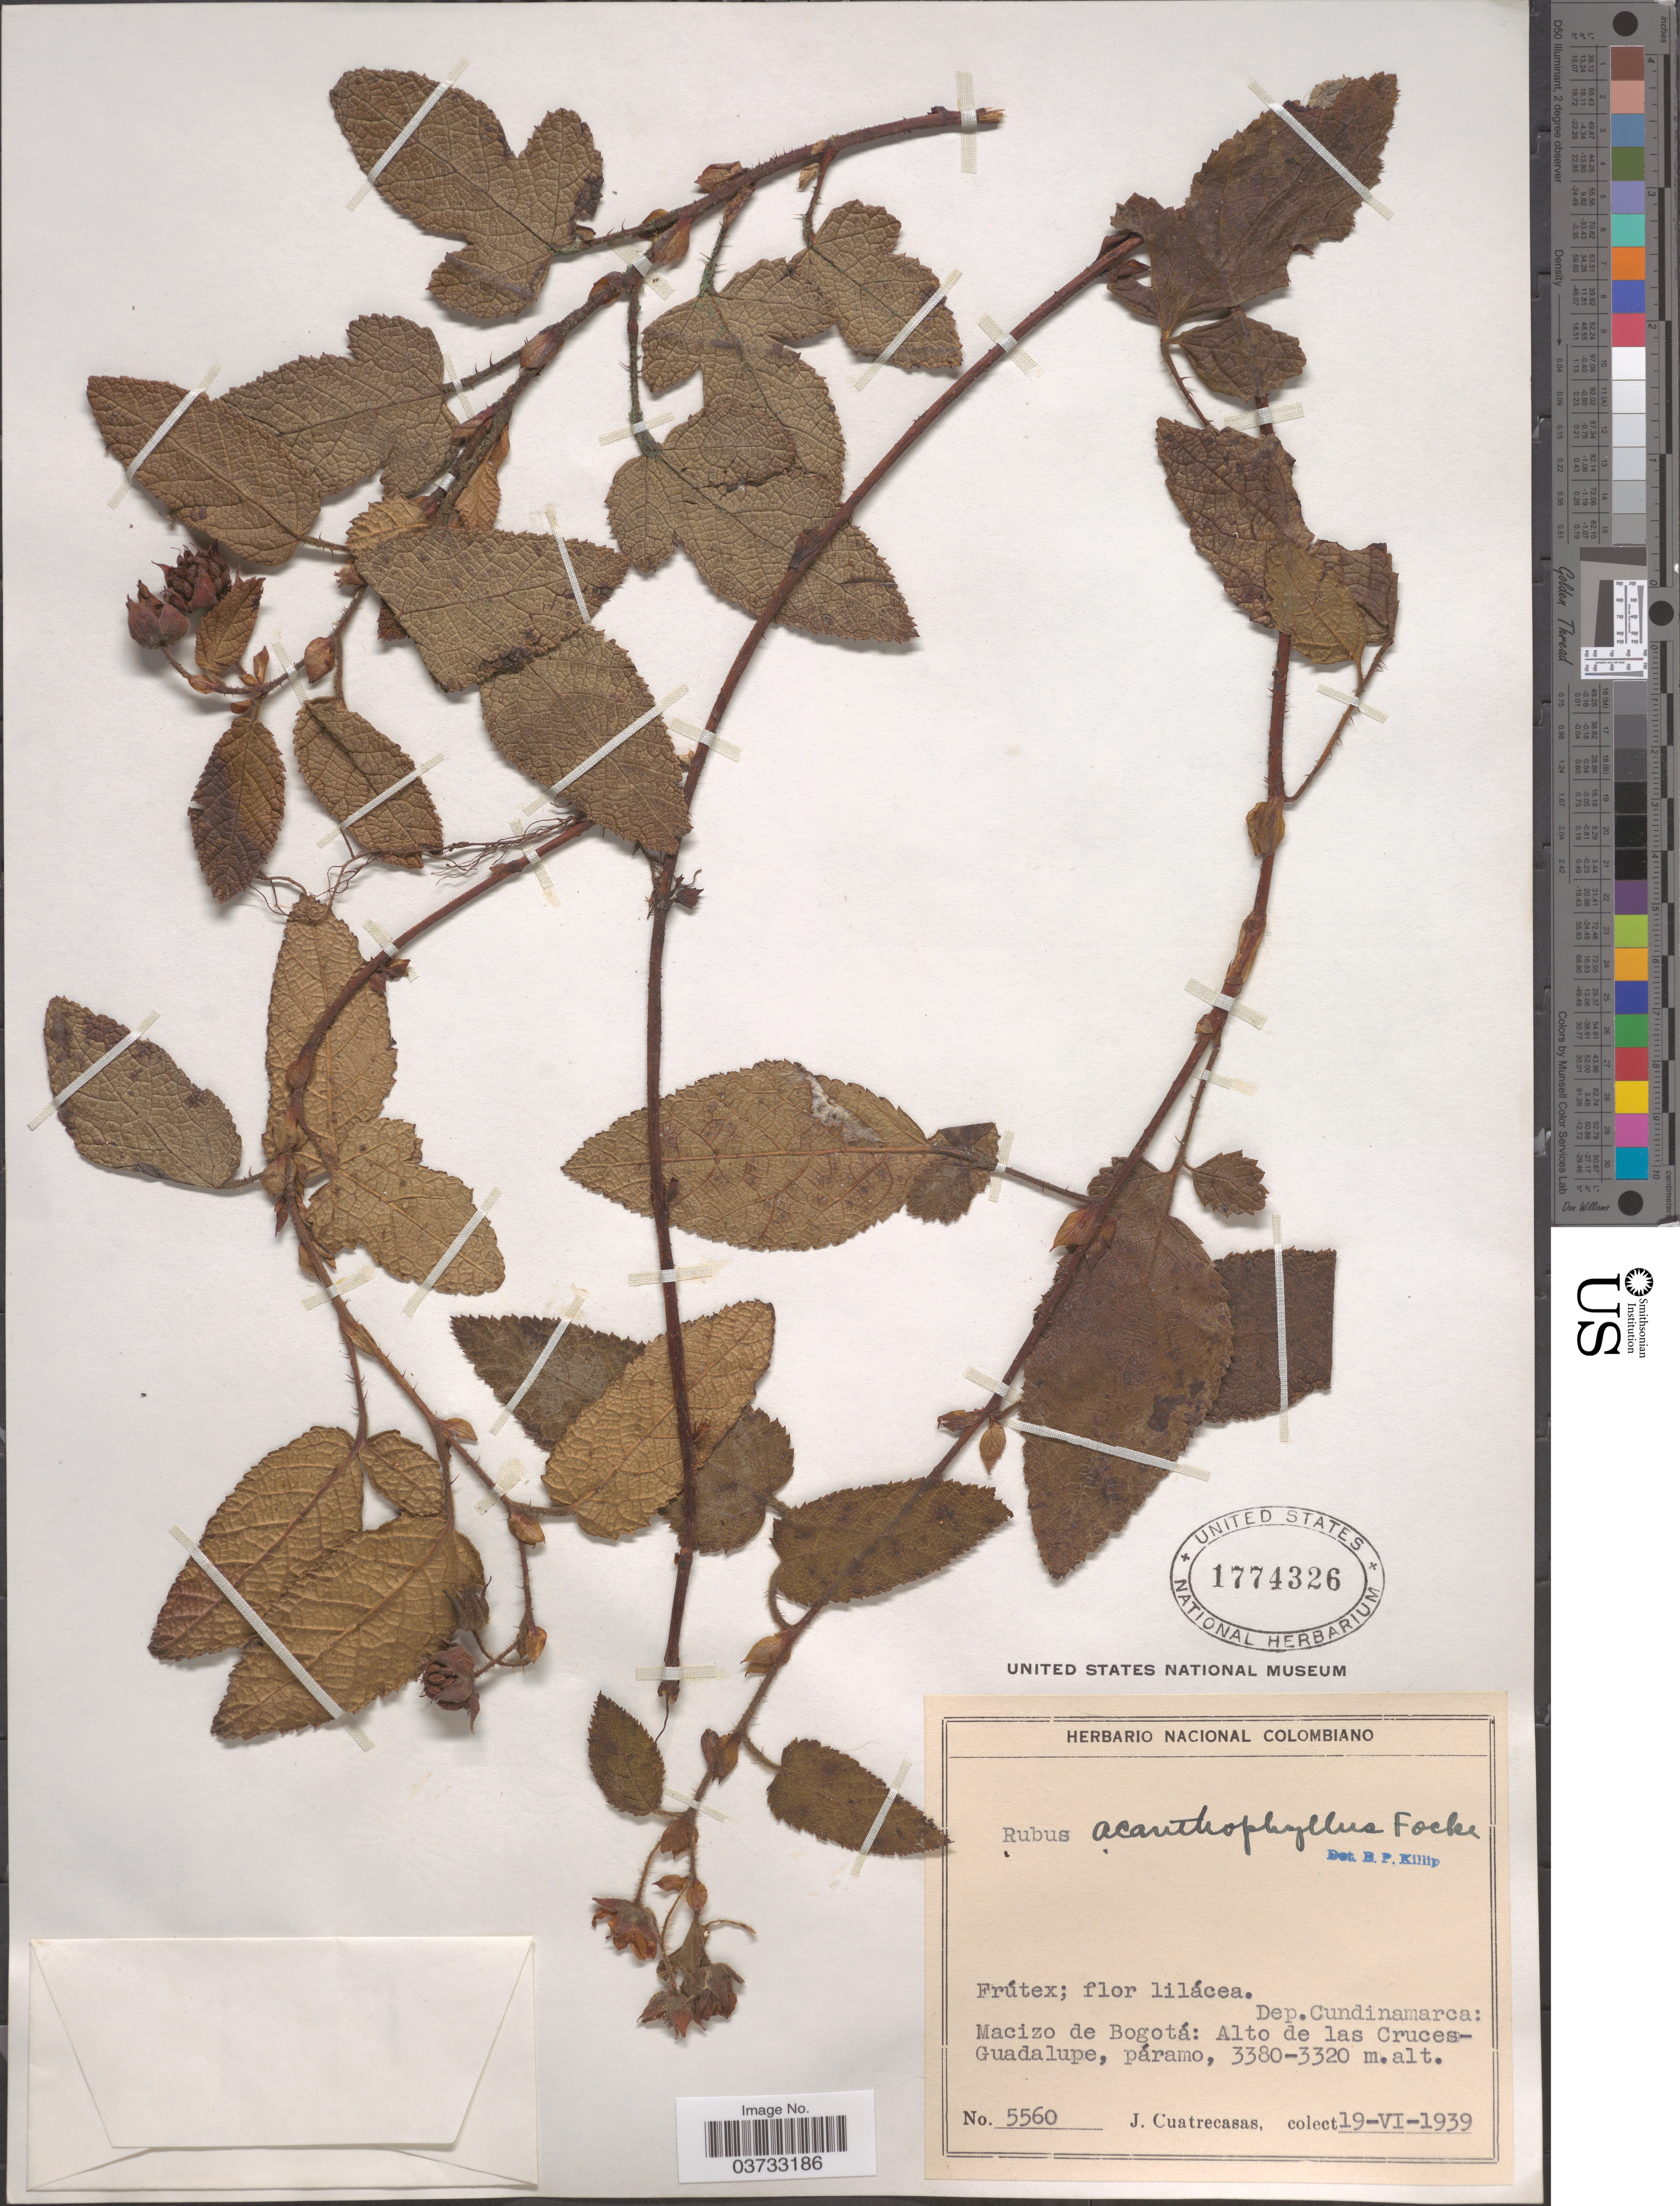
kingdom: Plantae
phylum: Tracheophyta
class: Magnoliopsida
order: Rosales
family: Rosaceae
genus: Rubus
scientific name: Rubus acanthophyllos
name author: Focke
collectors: J. Cuatrecasas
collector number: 5560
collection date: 1939-06-19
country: Colombia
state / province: Cundinamarca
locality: Dep.Cundinamarca: Macizo de Bogotá: Alto de las Cruces-Guadalupe, páramo.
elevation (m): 3320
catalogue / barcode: US 1774326